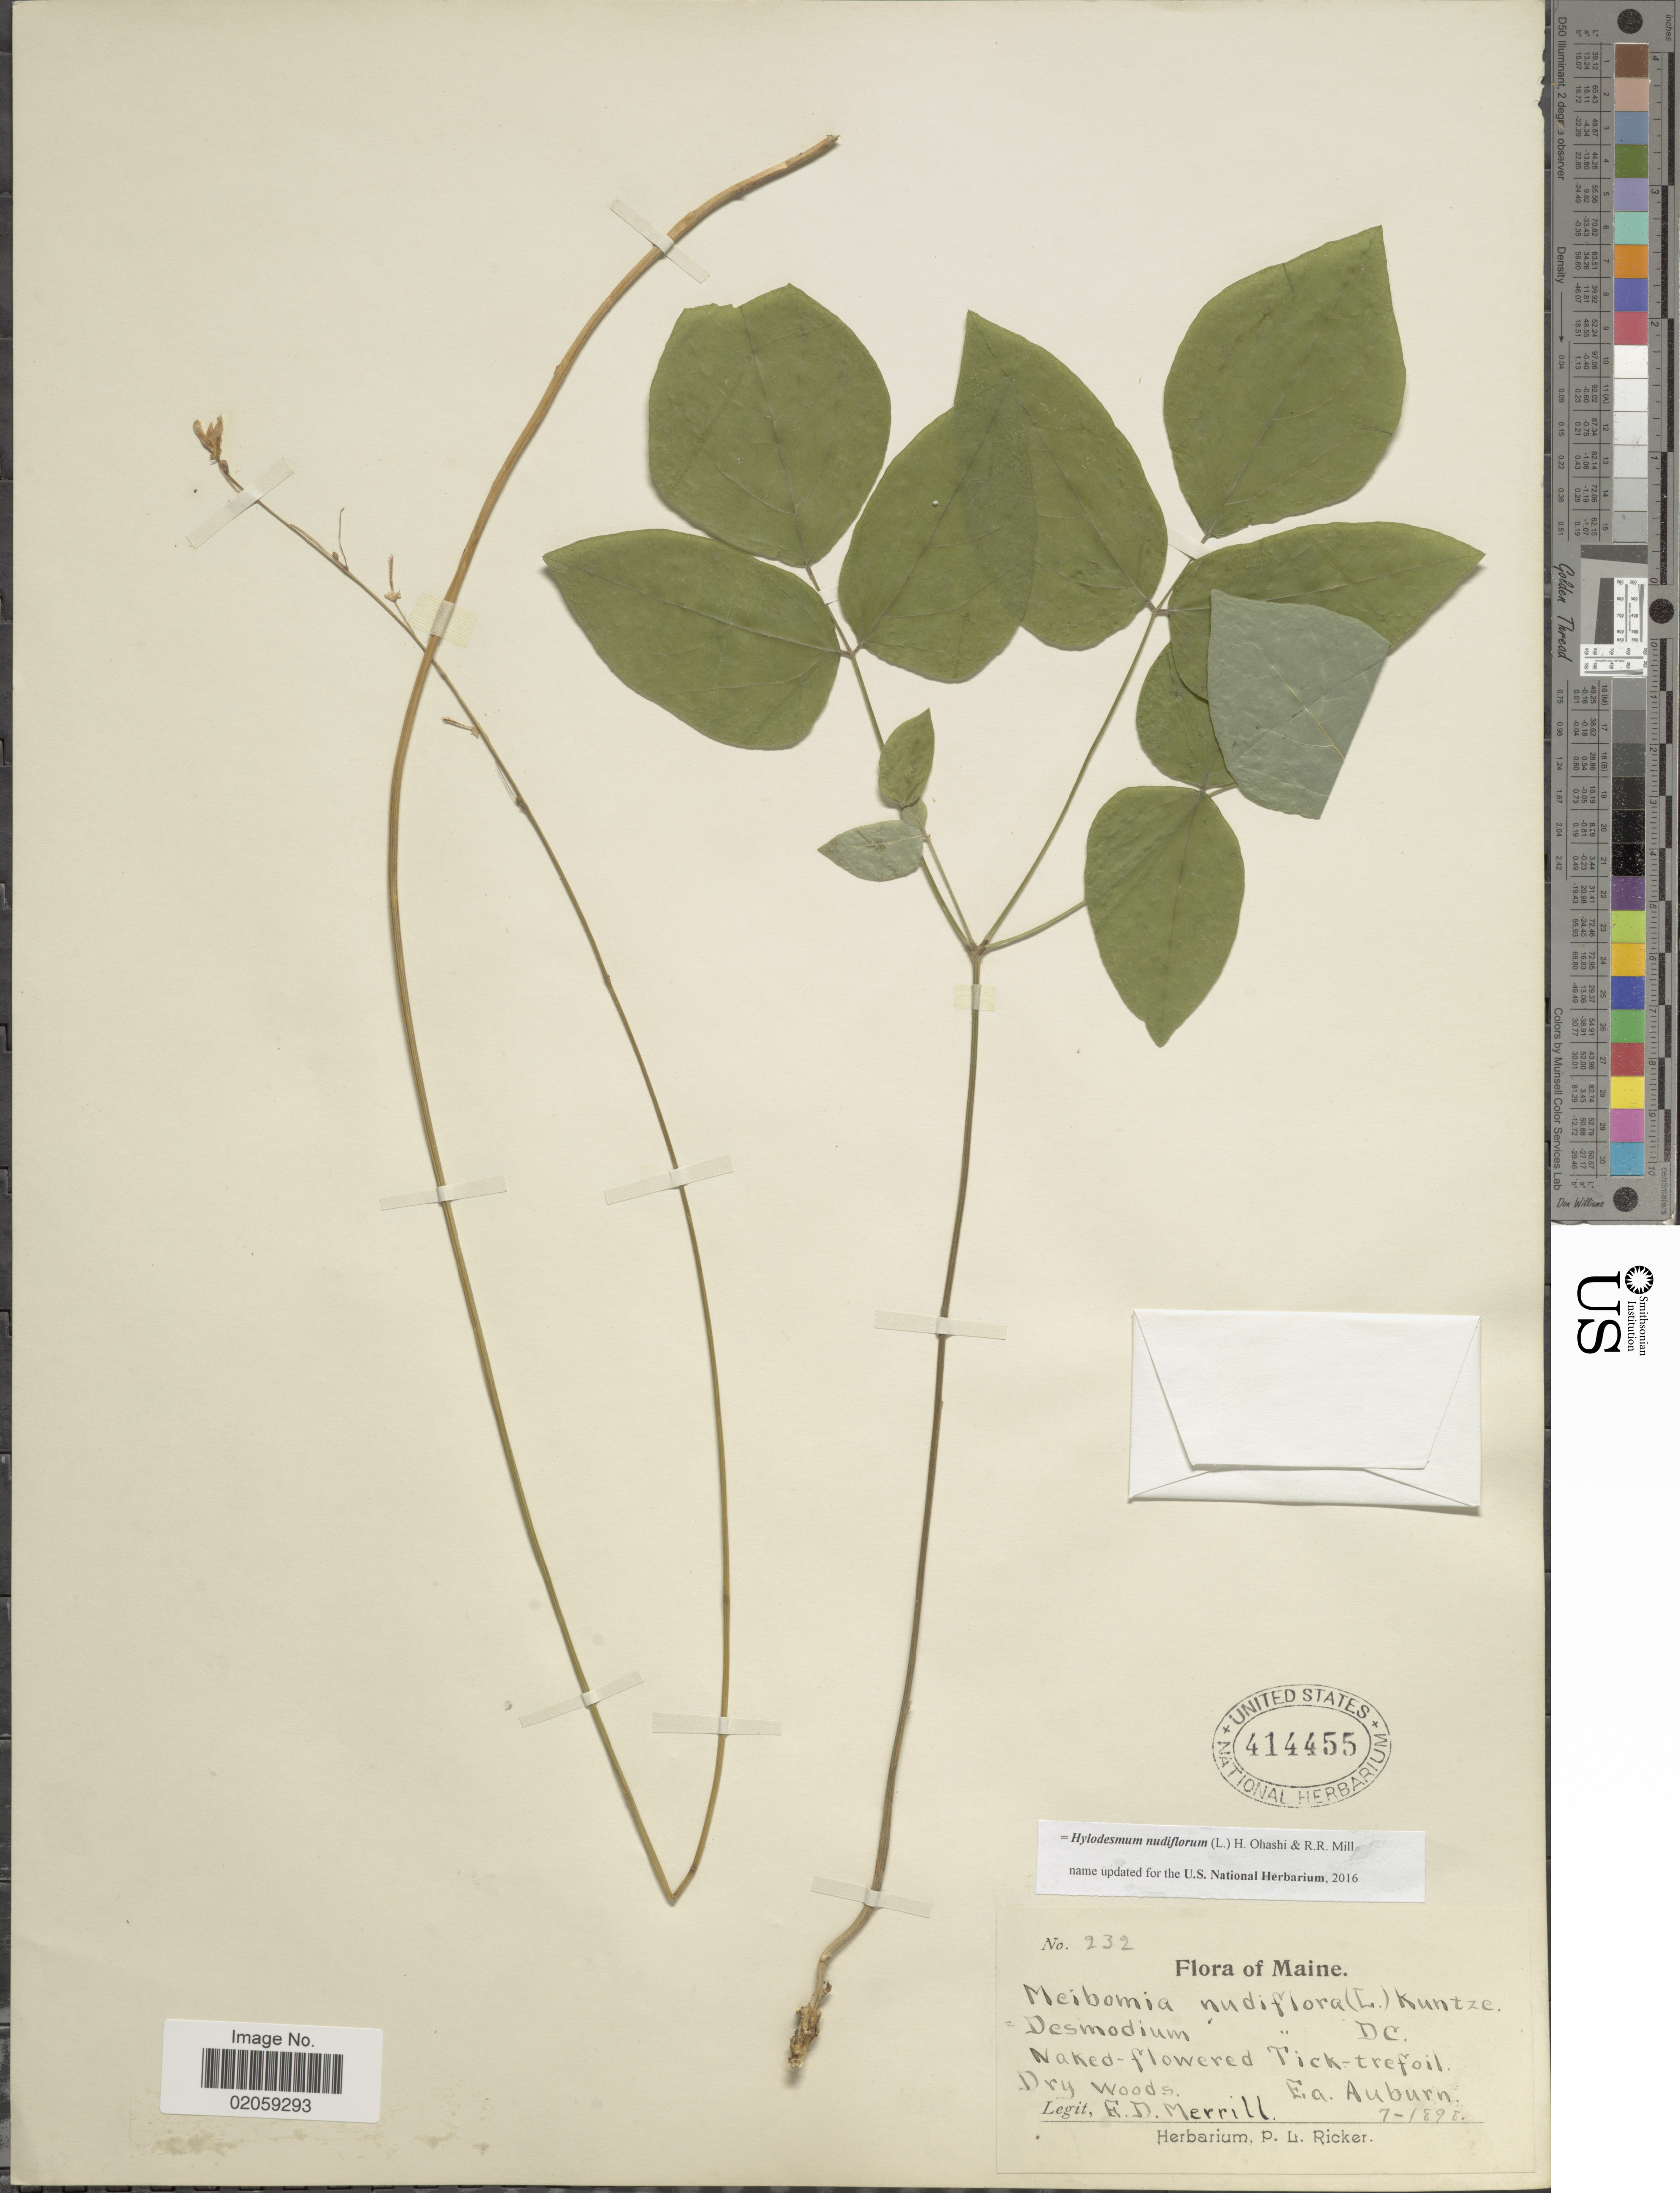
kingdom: Plantae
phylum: Tracheophyta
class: Magnoliopsida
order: Fabales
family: Fabaceae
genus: Hylodesmum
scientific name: Hylodesmum nudiflorum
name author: (L.) H. Ohashi & R.R. Mill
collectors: E. D. Merrill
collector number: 232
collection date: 1898-07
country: United States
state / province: Maine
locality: E.a. Auburn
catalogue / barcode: US 414455